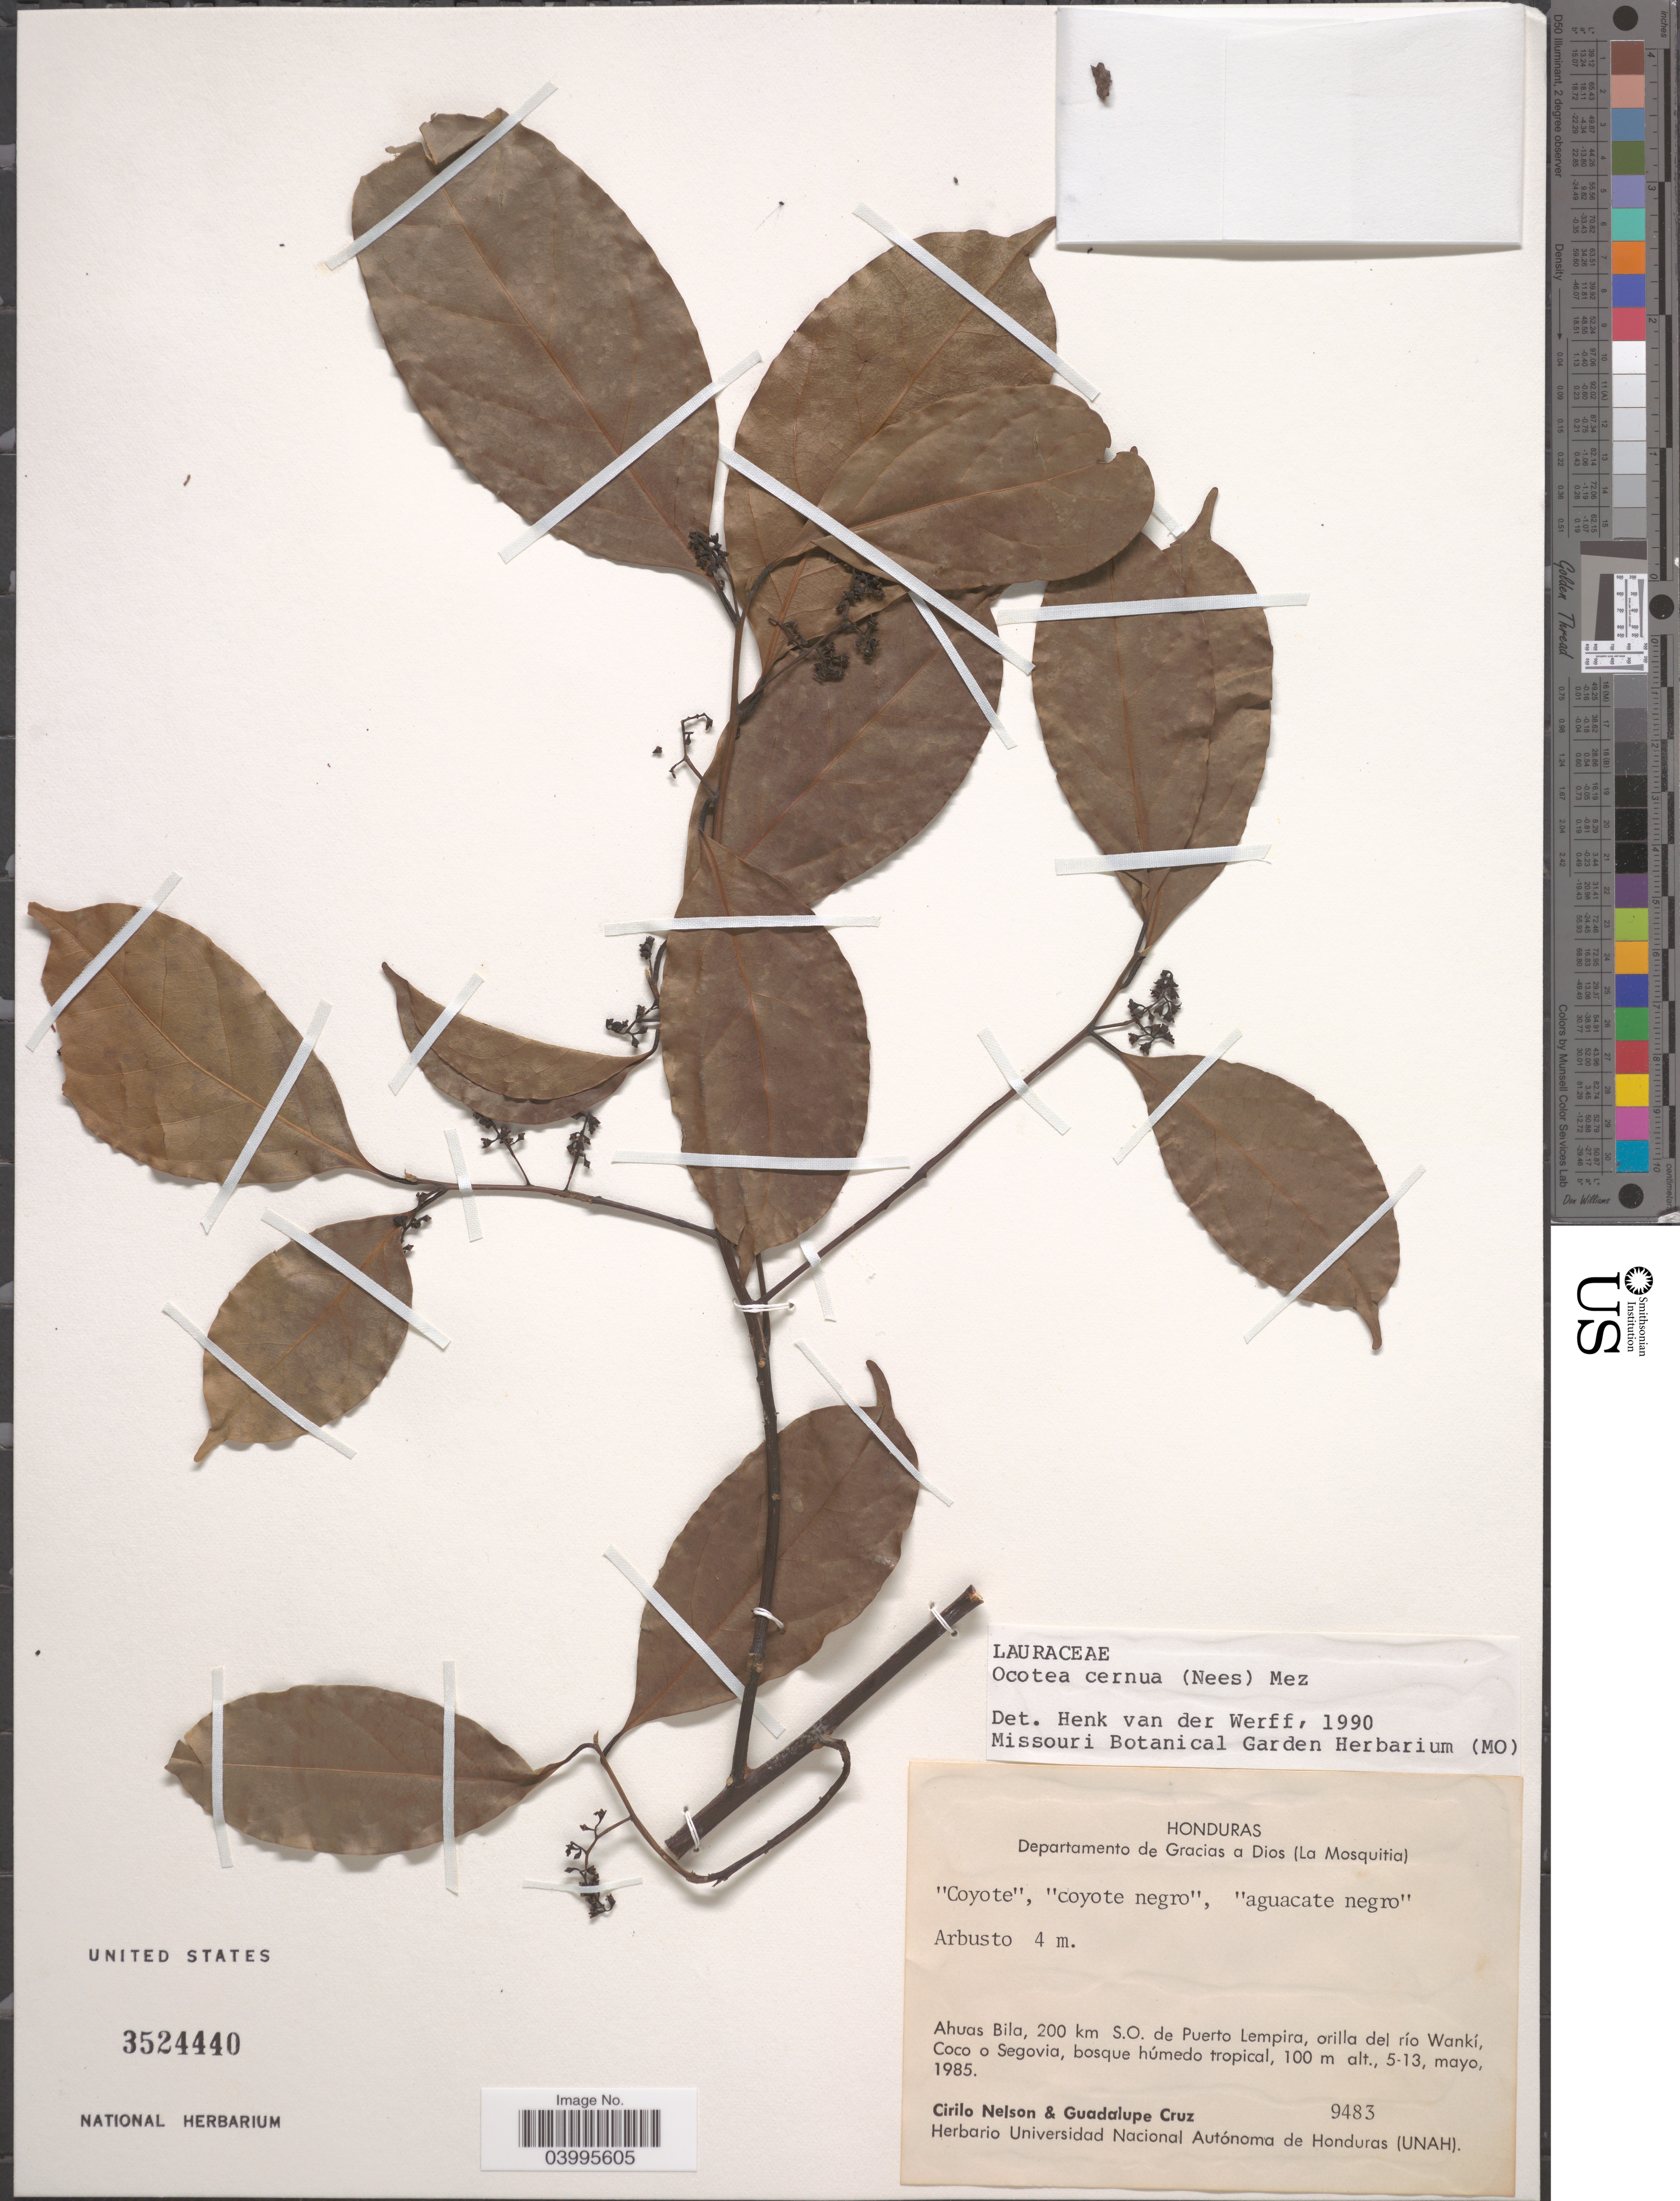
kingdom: Plantae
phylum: Tracheophyta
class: Magnoliopsida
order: Laurales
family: Lauraceae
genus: Ocotea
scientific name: Ocotea cernua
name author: (Nees) Mez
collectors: C. Nelson & G. Cruz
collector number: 9483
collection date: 1985-05-05/1985-05-13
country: Honduras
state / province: Gracias de Dios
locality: Departamento de Gracias a Dios (La Mosquitia). Ahuas Bila, 200 km S.O. de Puerto Lempira, orilla del río Wankí, Coco o Segovia, bosque húmedo tropical.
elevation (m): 100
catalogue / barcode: US 3524440